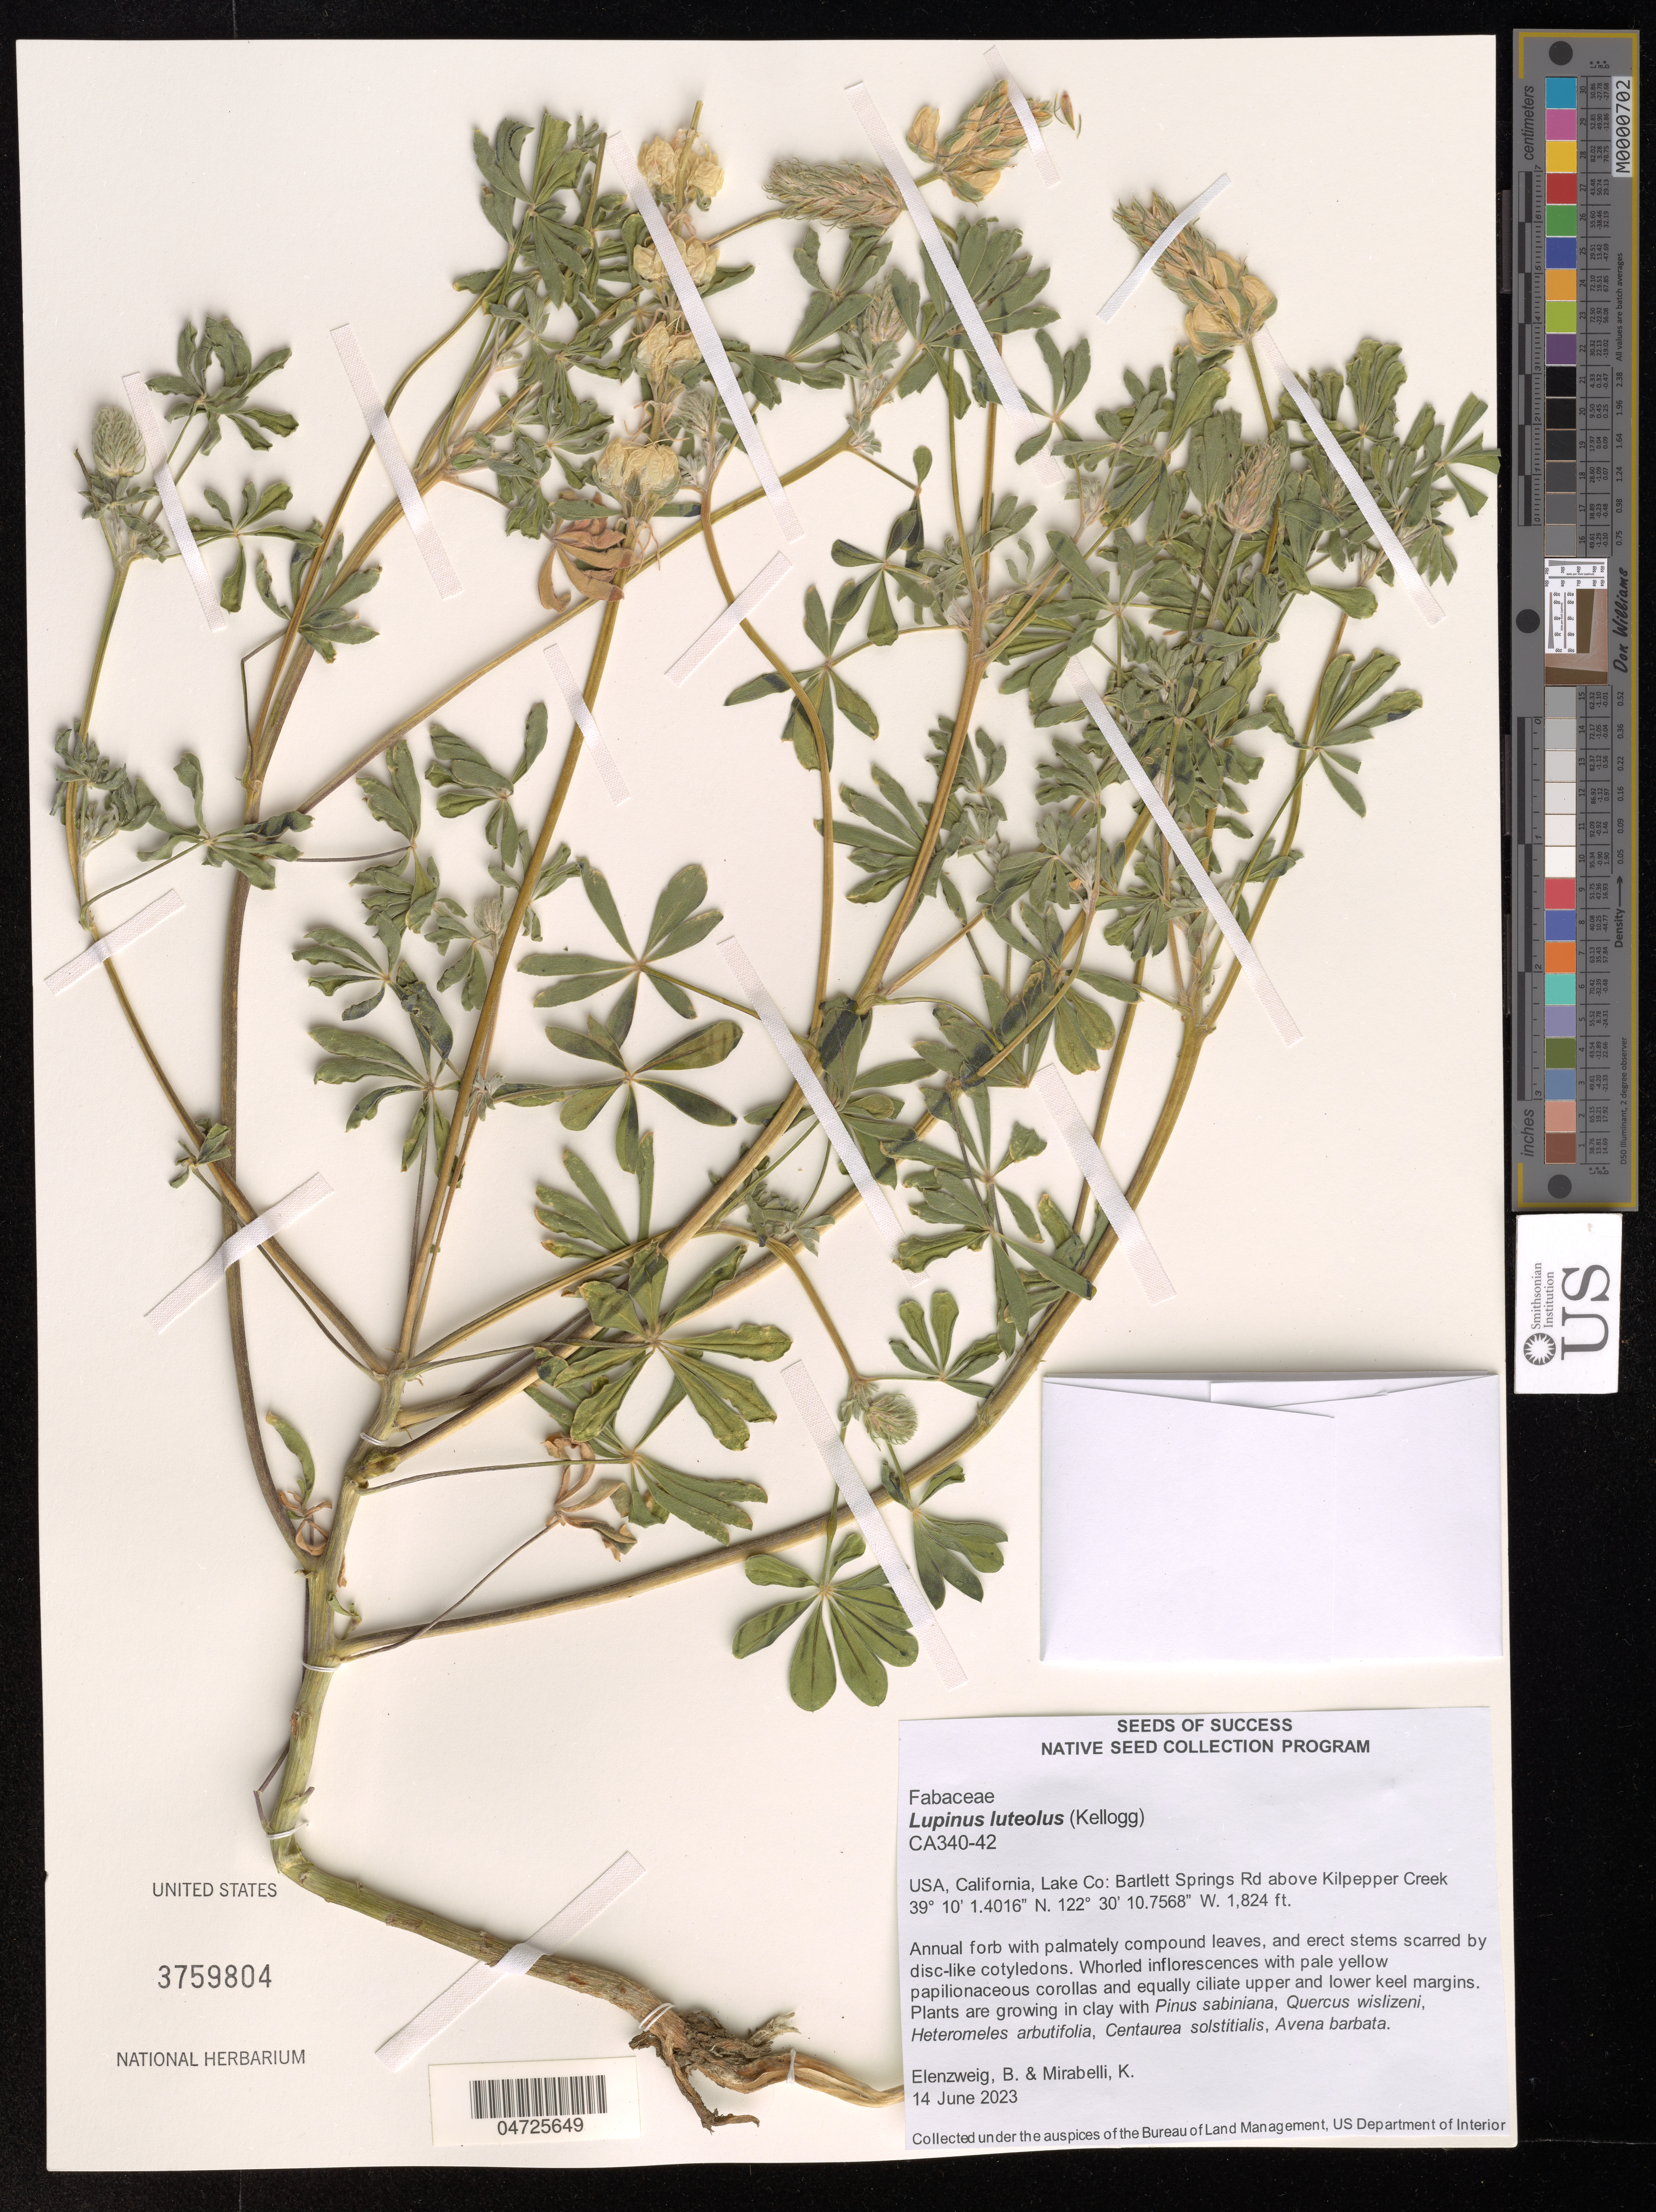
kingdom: Plantae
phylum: Tracheophyta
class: Magnoliopsida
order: Fabales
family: Fabaceae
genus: Lupinus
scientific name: Lupinus luteolus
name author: Kellogg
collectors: B. Elenzweig & K. Mirabelli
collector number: CA340-42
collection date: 2023-06-14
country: United States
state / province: California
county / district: Lake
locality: Lake Co: Bartlett Springs Rd above Kilpepper Creek.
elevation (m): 556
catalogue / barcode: US 3759804